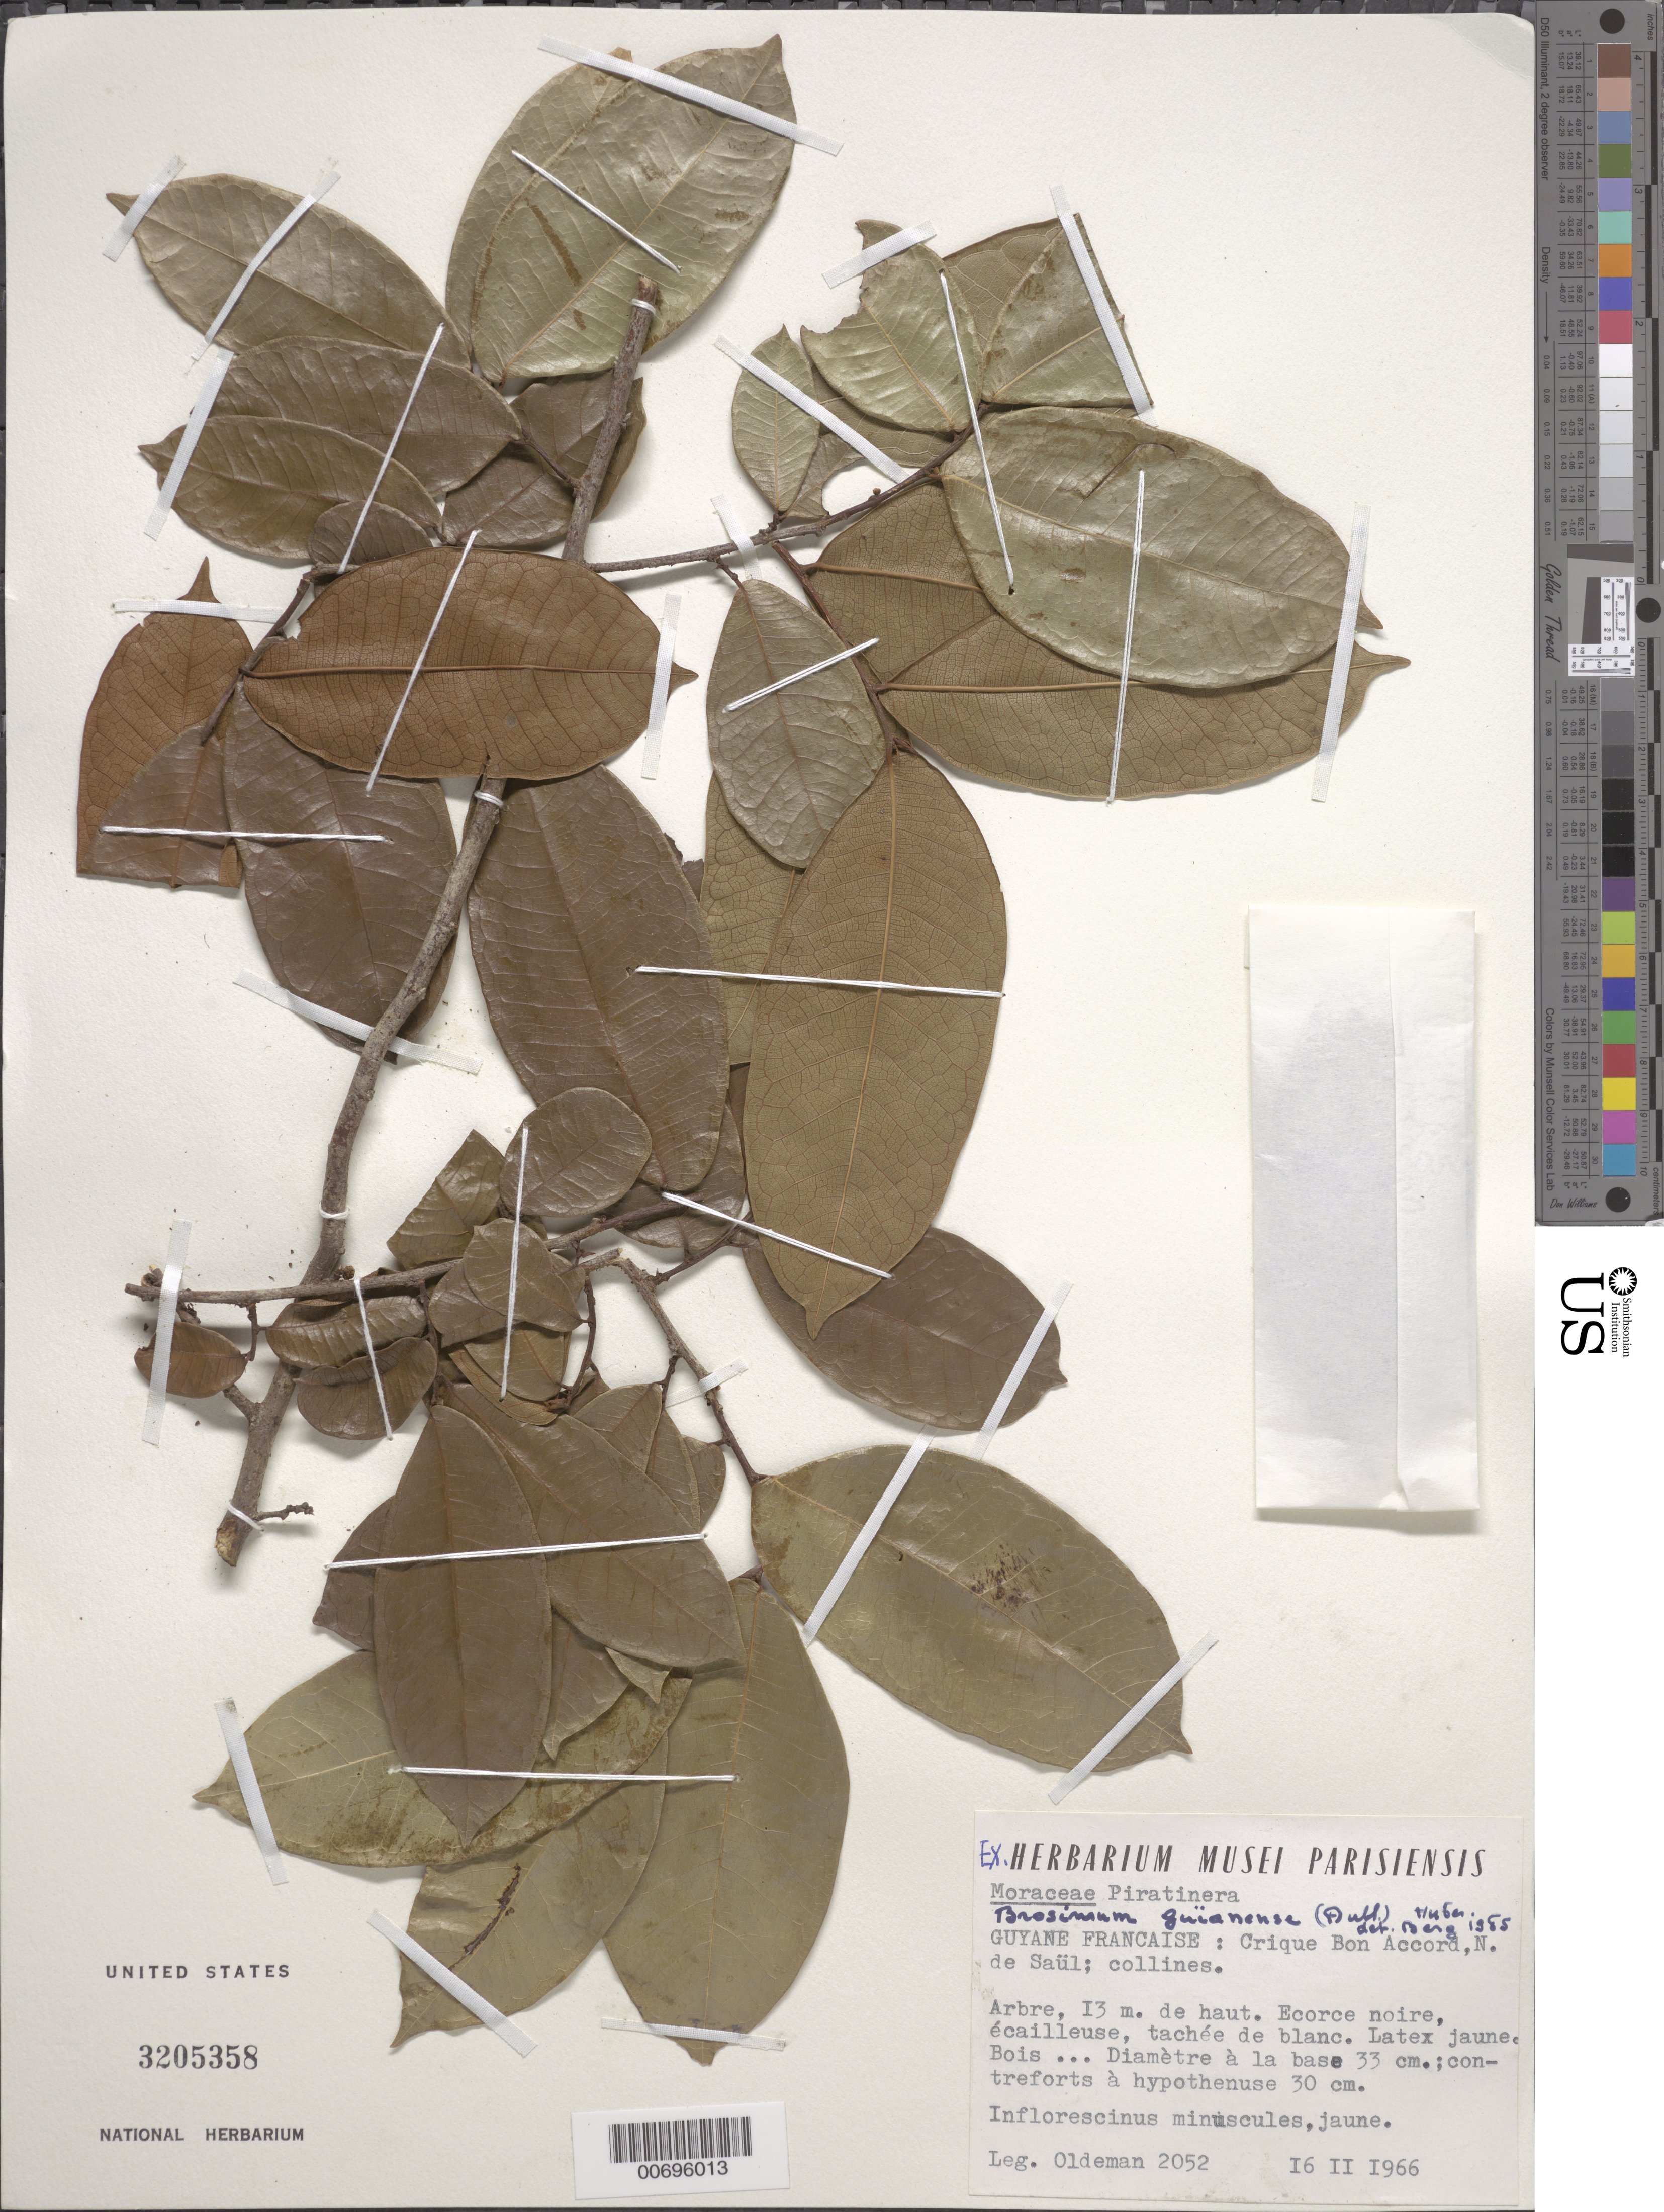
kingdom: Plantae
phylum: Tracheophyta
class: Magnoliopsida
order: Rosales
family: Moraceae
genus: Brosimum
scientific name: Brosimum guianense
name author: (Aubl.) Huber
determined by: Berg, C. C.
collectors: R. Oldeman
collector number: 2052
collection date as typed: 16-Feb-66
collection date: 1966-02-16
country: French Guiana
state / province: Saint-Laurent-du-Maroni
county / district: Saül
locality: Crique Bon Accord, N de Saül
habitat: Collines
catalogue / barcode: US 3205358